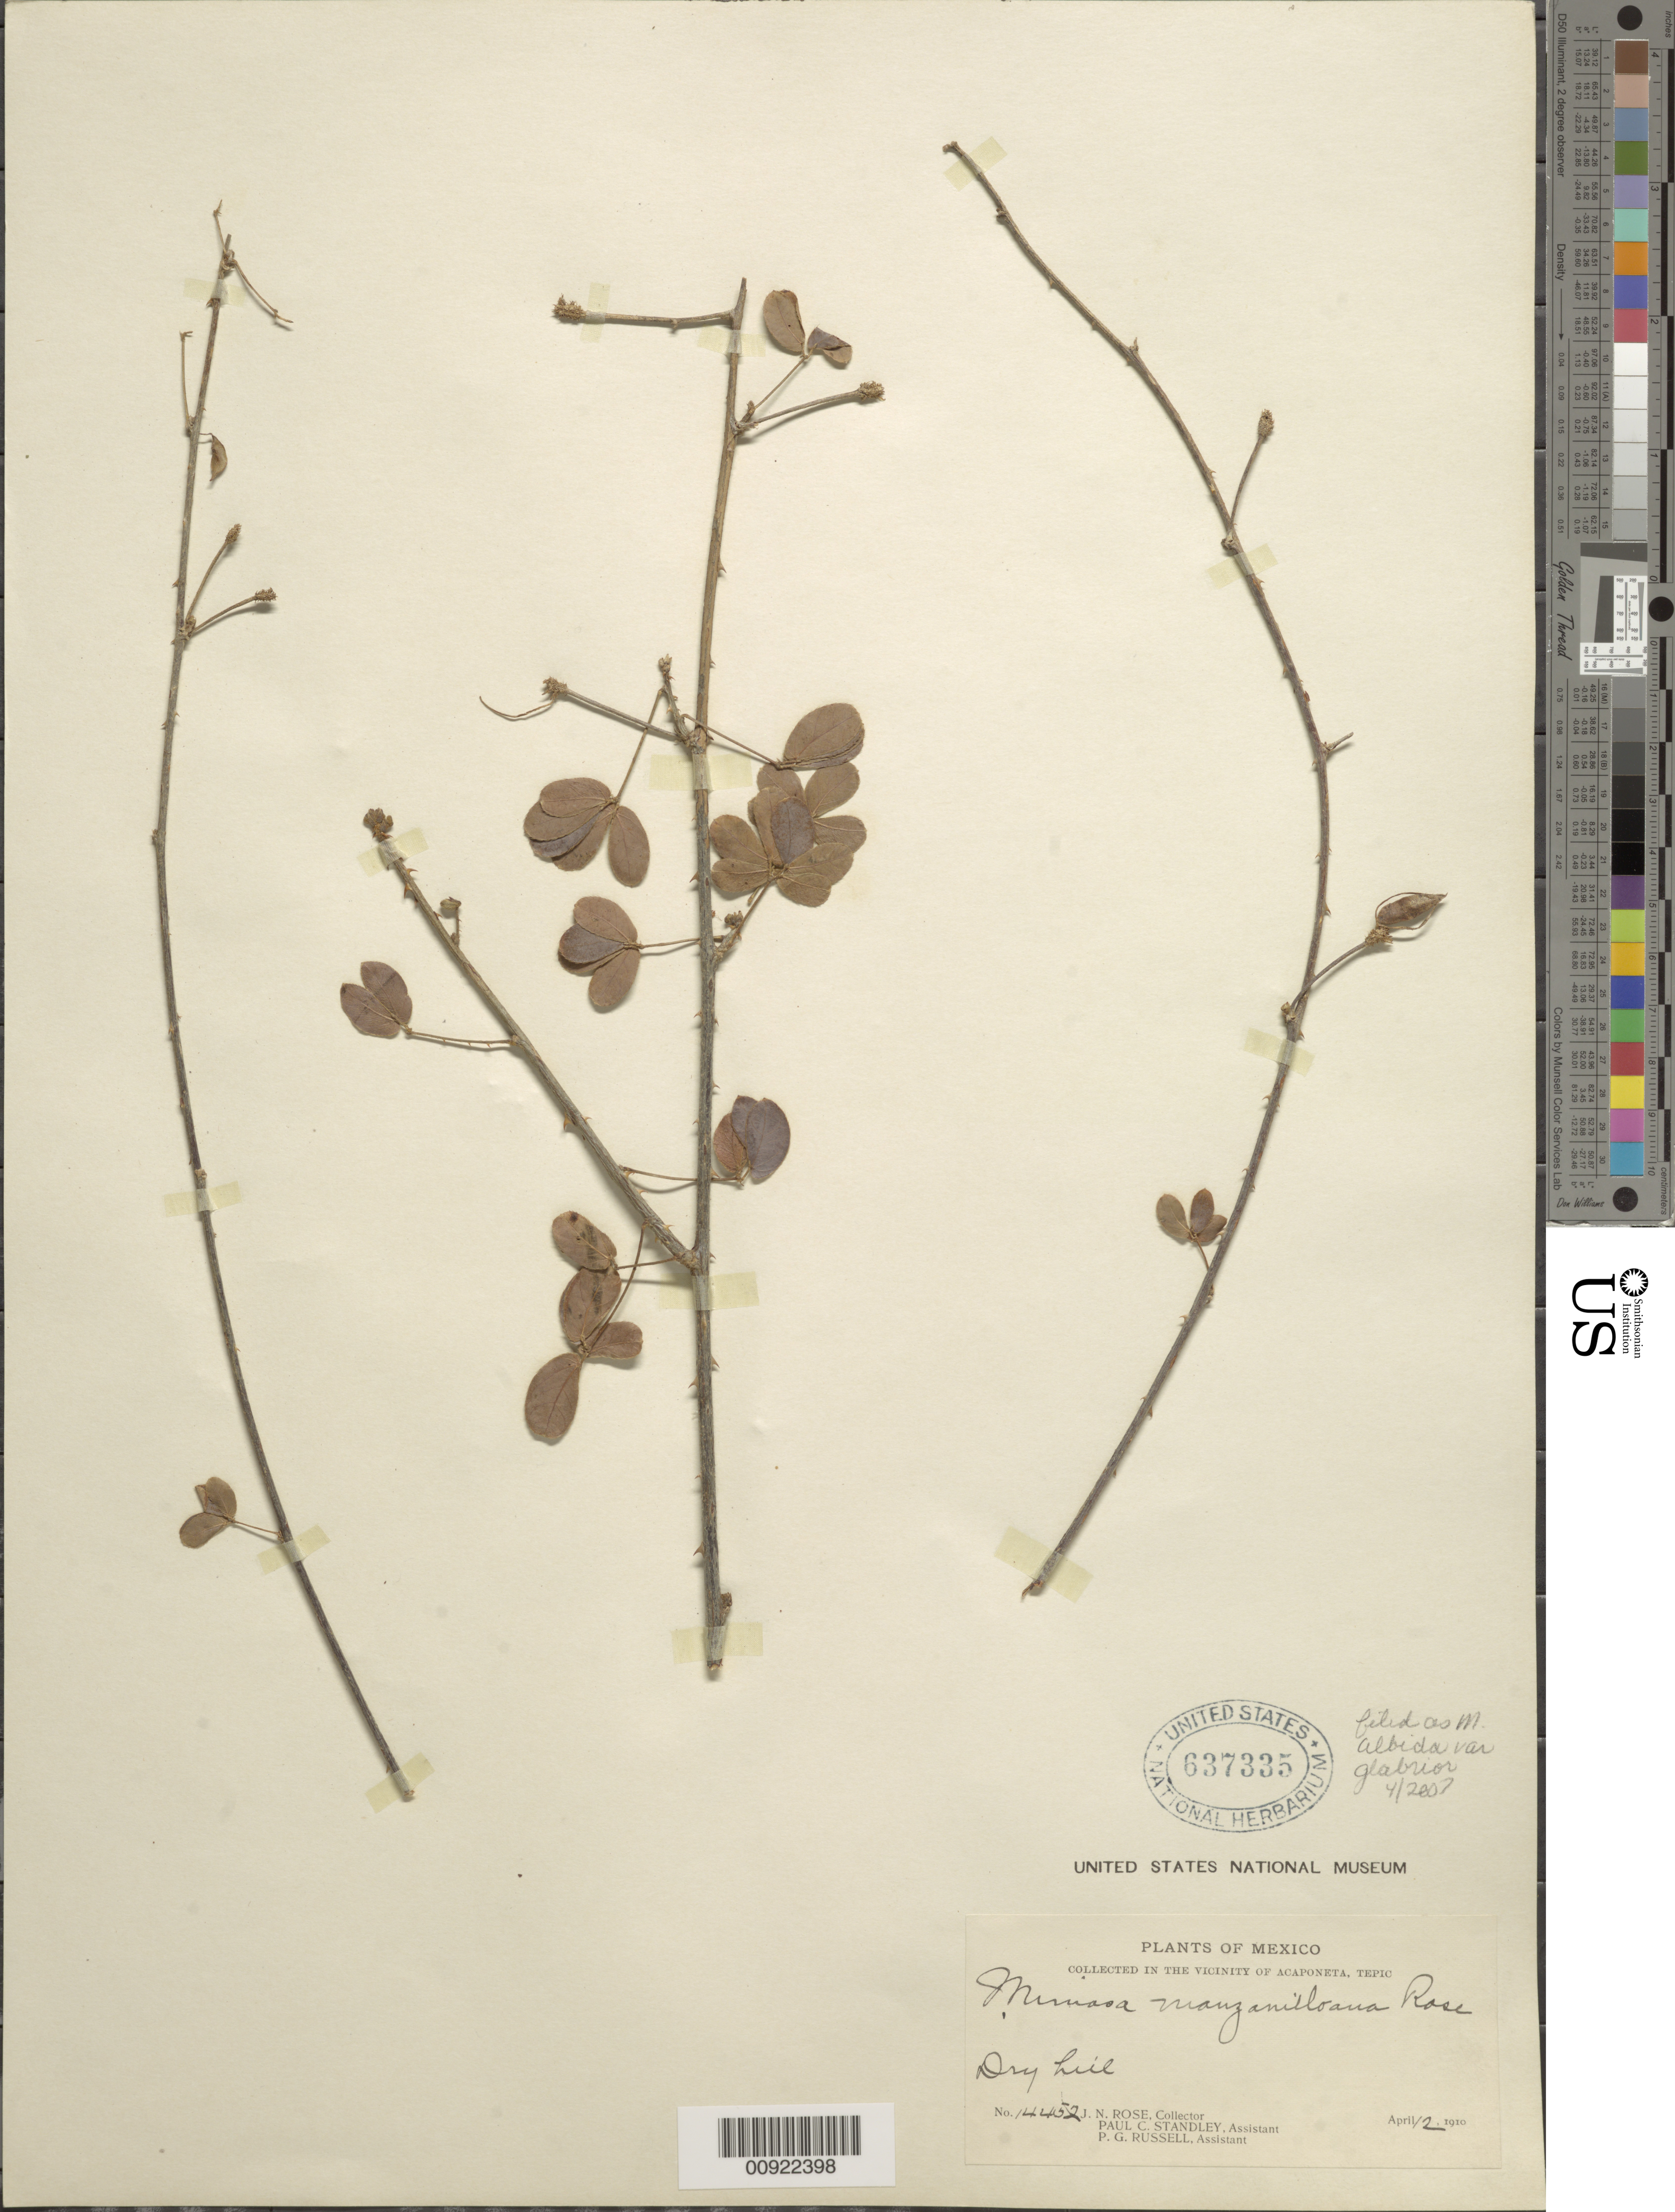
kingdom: Plantae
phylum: Tracheophyta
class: Magnoliopsida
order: Fabales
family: Fabaceae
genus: Mimosa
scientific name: Mimosa albida var. glabrior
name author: B.L. Rob.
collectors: J. N. Rose, P. C. Standley & P. G. Russell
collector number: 14452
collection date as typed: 12 Apr 1910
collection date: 1910-04-12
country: Mexico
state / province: Nayarit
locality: In the vicinity of Acaponeta, Tepic.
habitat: Dry hill.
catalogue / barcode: US 637335